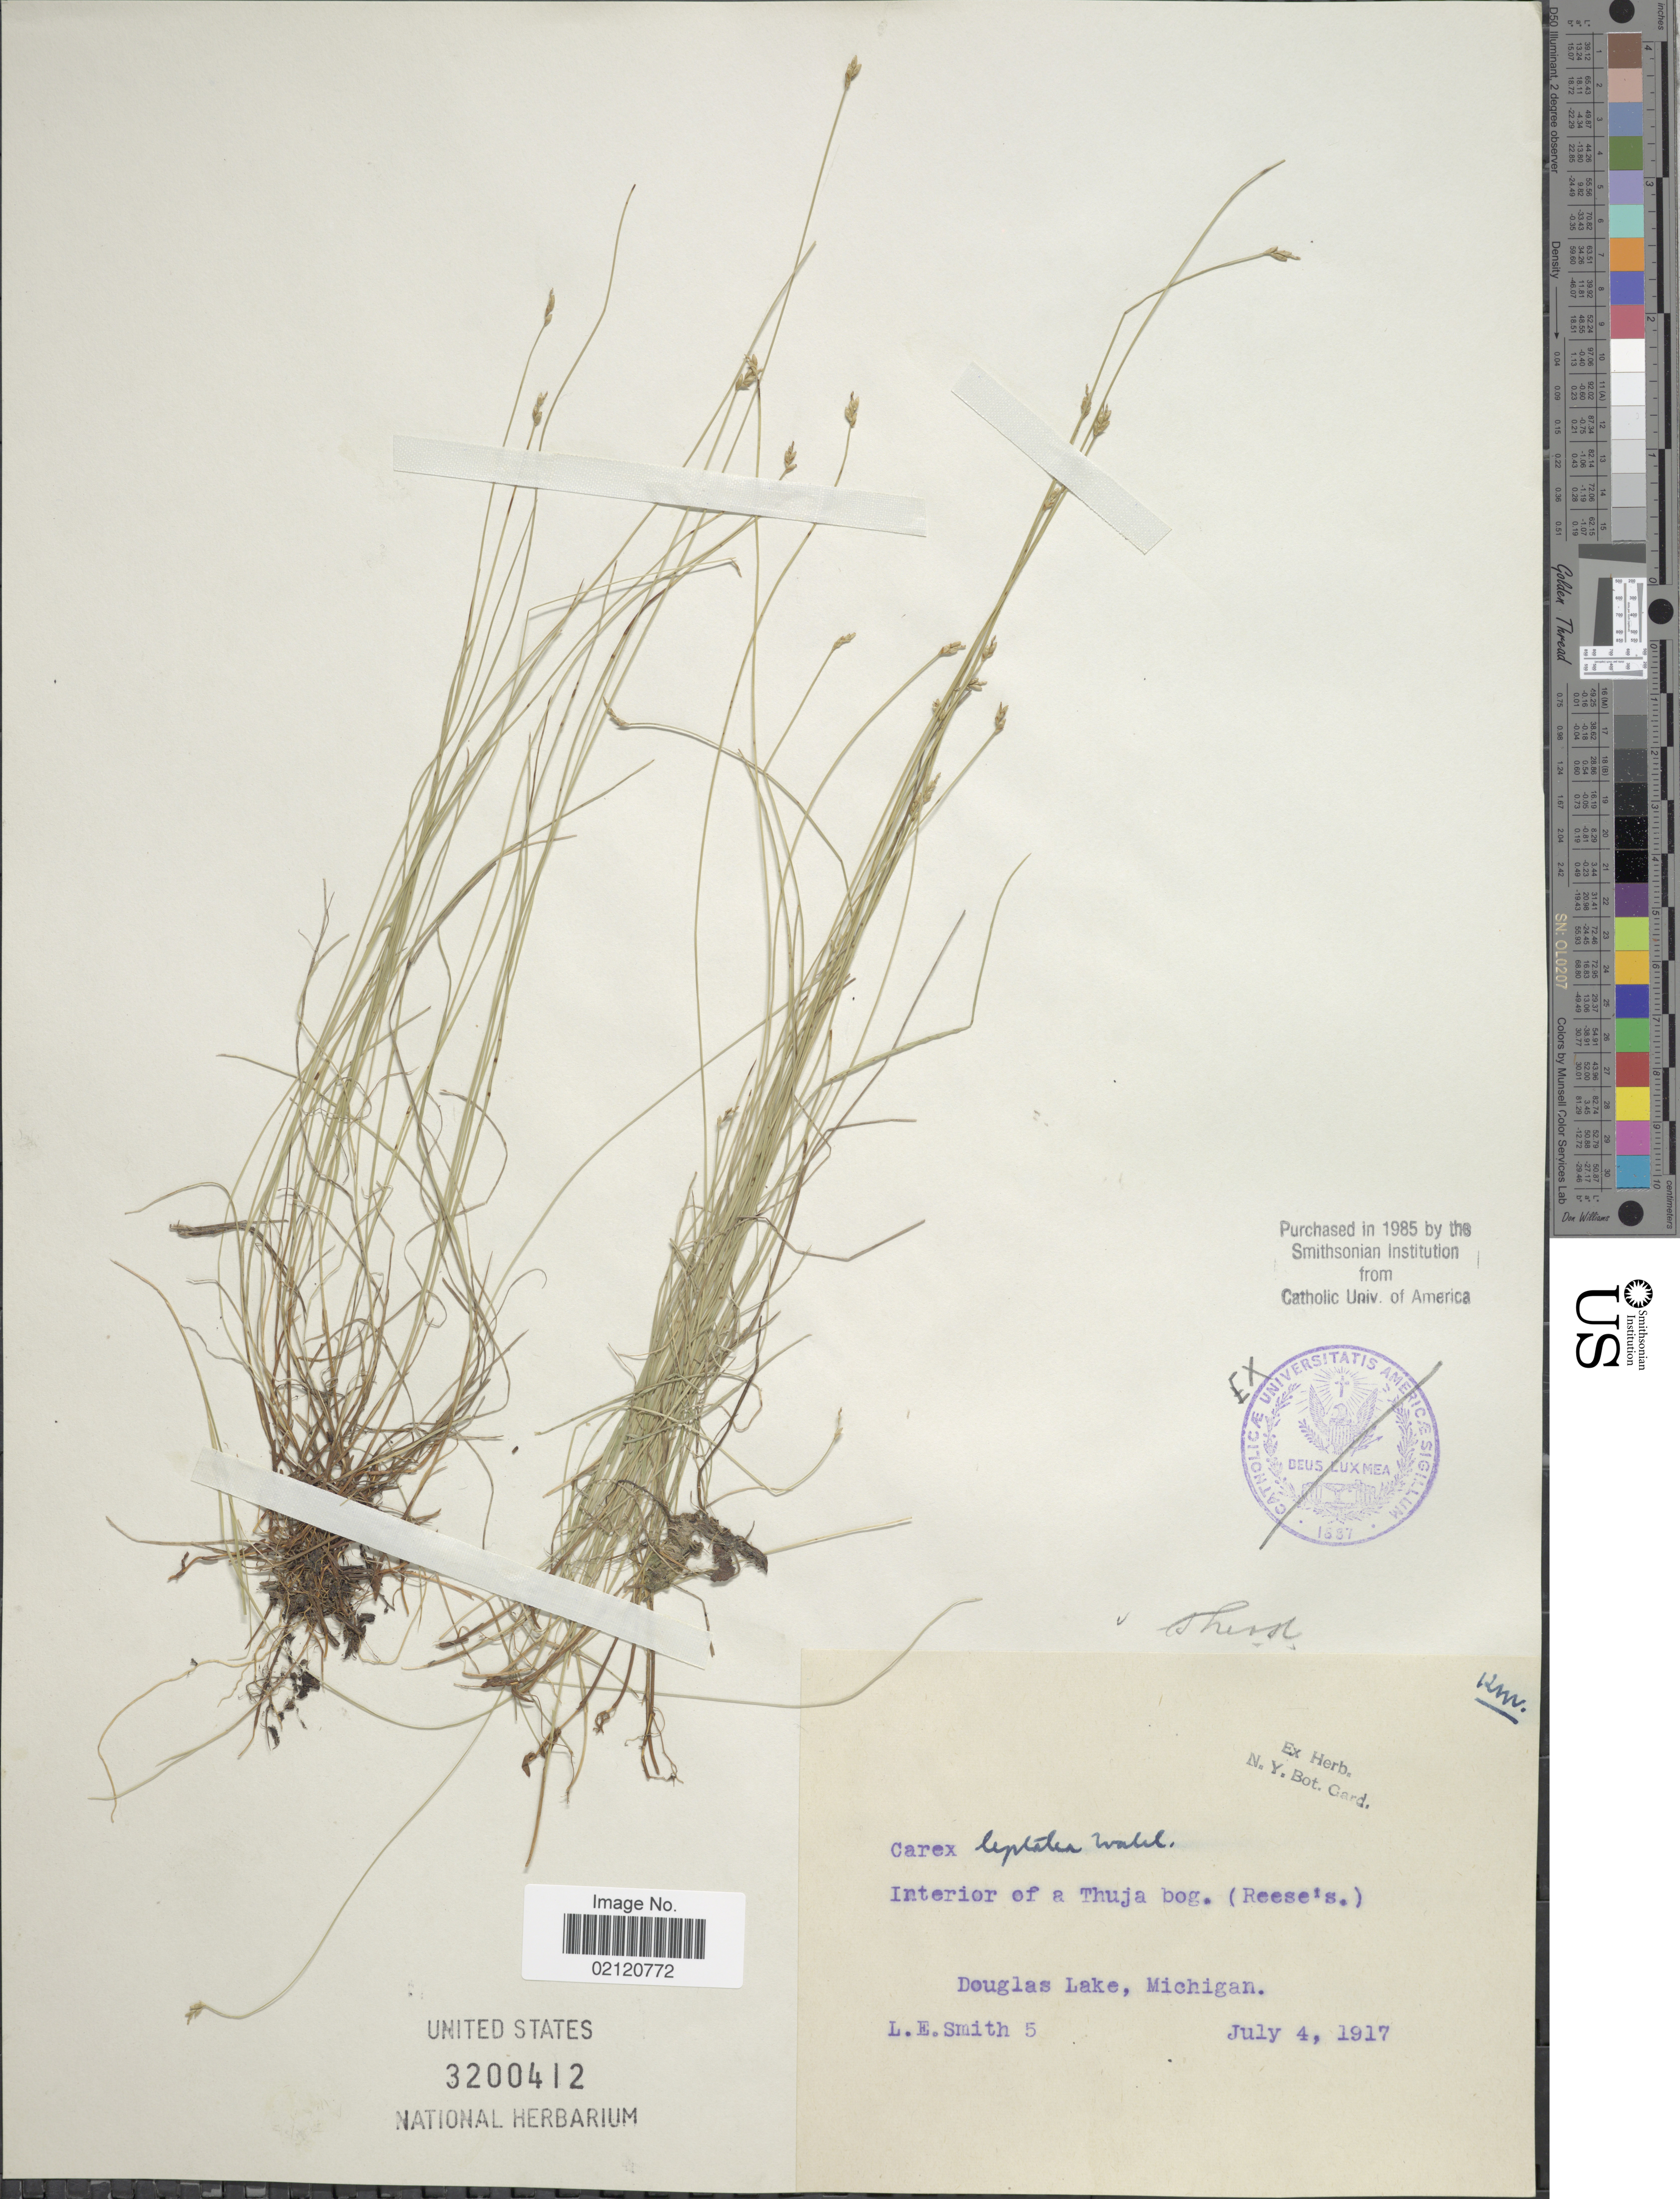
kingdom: Plantae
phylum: Tracheophyta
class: Liliopsida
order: Poales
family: Cyperaceae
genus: Carex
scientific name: Carex leptalea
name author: Wahlenb.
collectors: L. E. Smith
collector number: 5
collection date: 1917-07-04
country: United States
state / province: Michigan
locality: Douglas Lake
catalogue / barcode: US 3200412